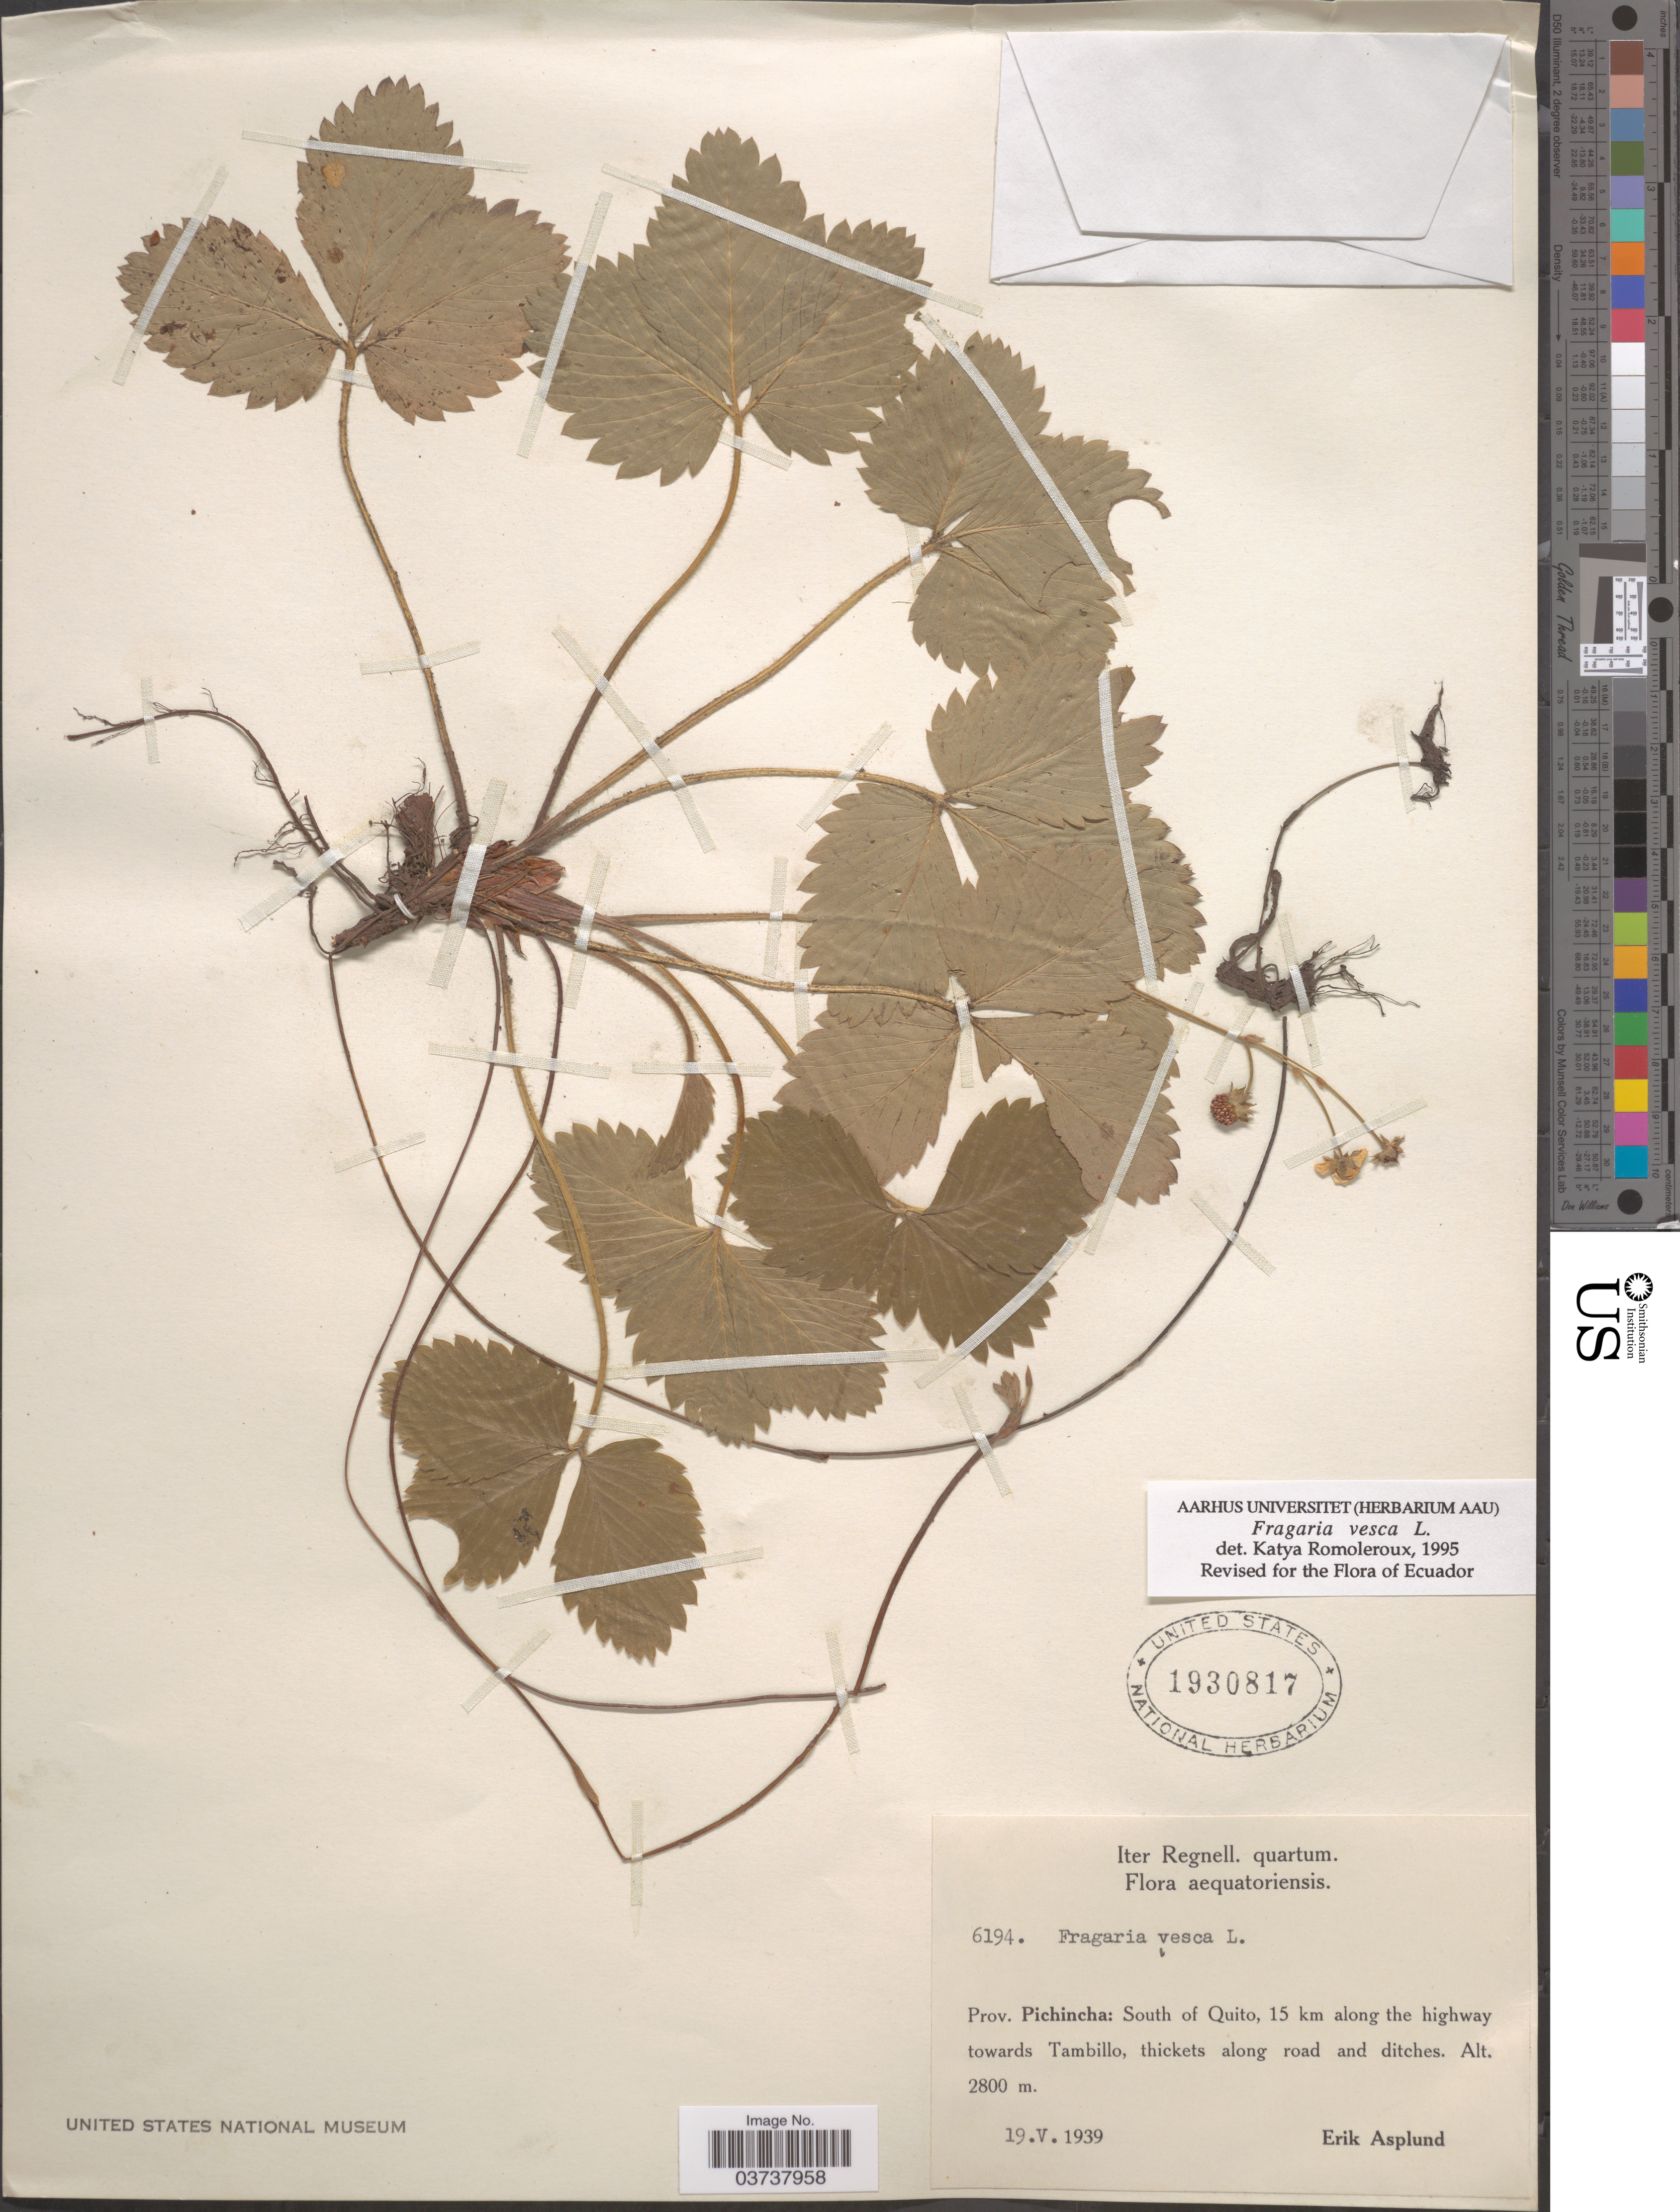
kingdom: Plantae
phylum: Tracheophyta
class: Magnoliopsida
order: Rosales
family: Rosaceae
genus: Fragaria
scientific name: Fragaria vesca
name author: L.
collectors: E. Asplund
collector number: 6194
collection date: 1939-05-19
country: Ecuador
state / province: Pichincha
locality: South of Quito, 15 km along the highway towards Tambillo, thickets along road and ditches.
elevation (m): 2800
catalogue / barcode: US 1930817